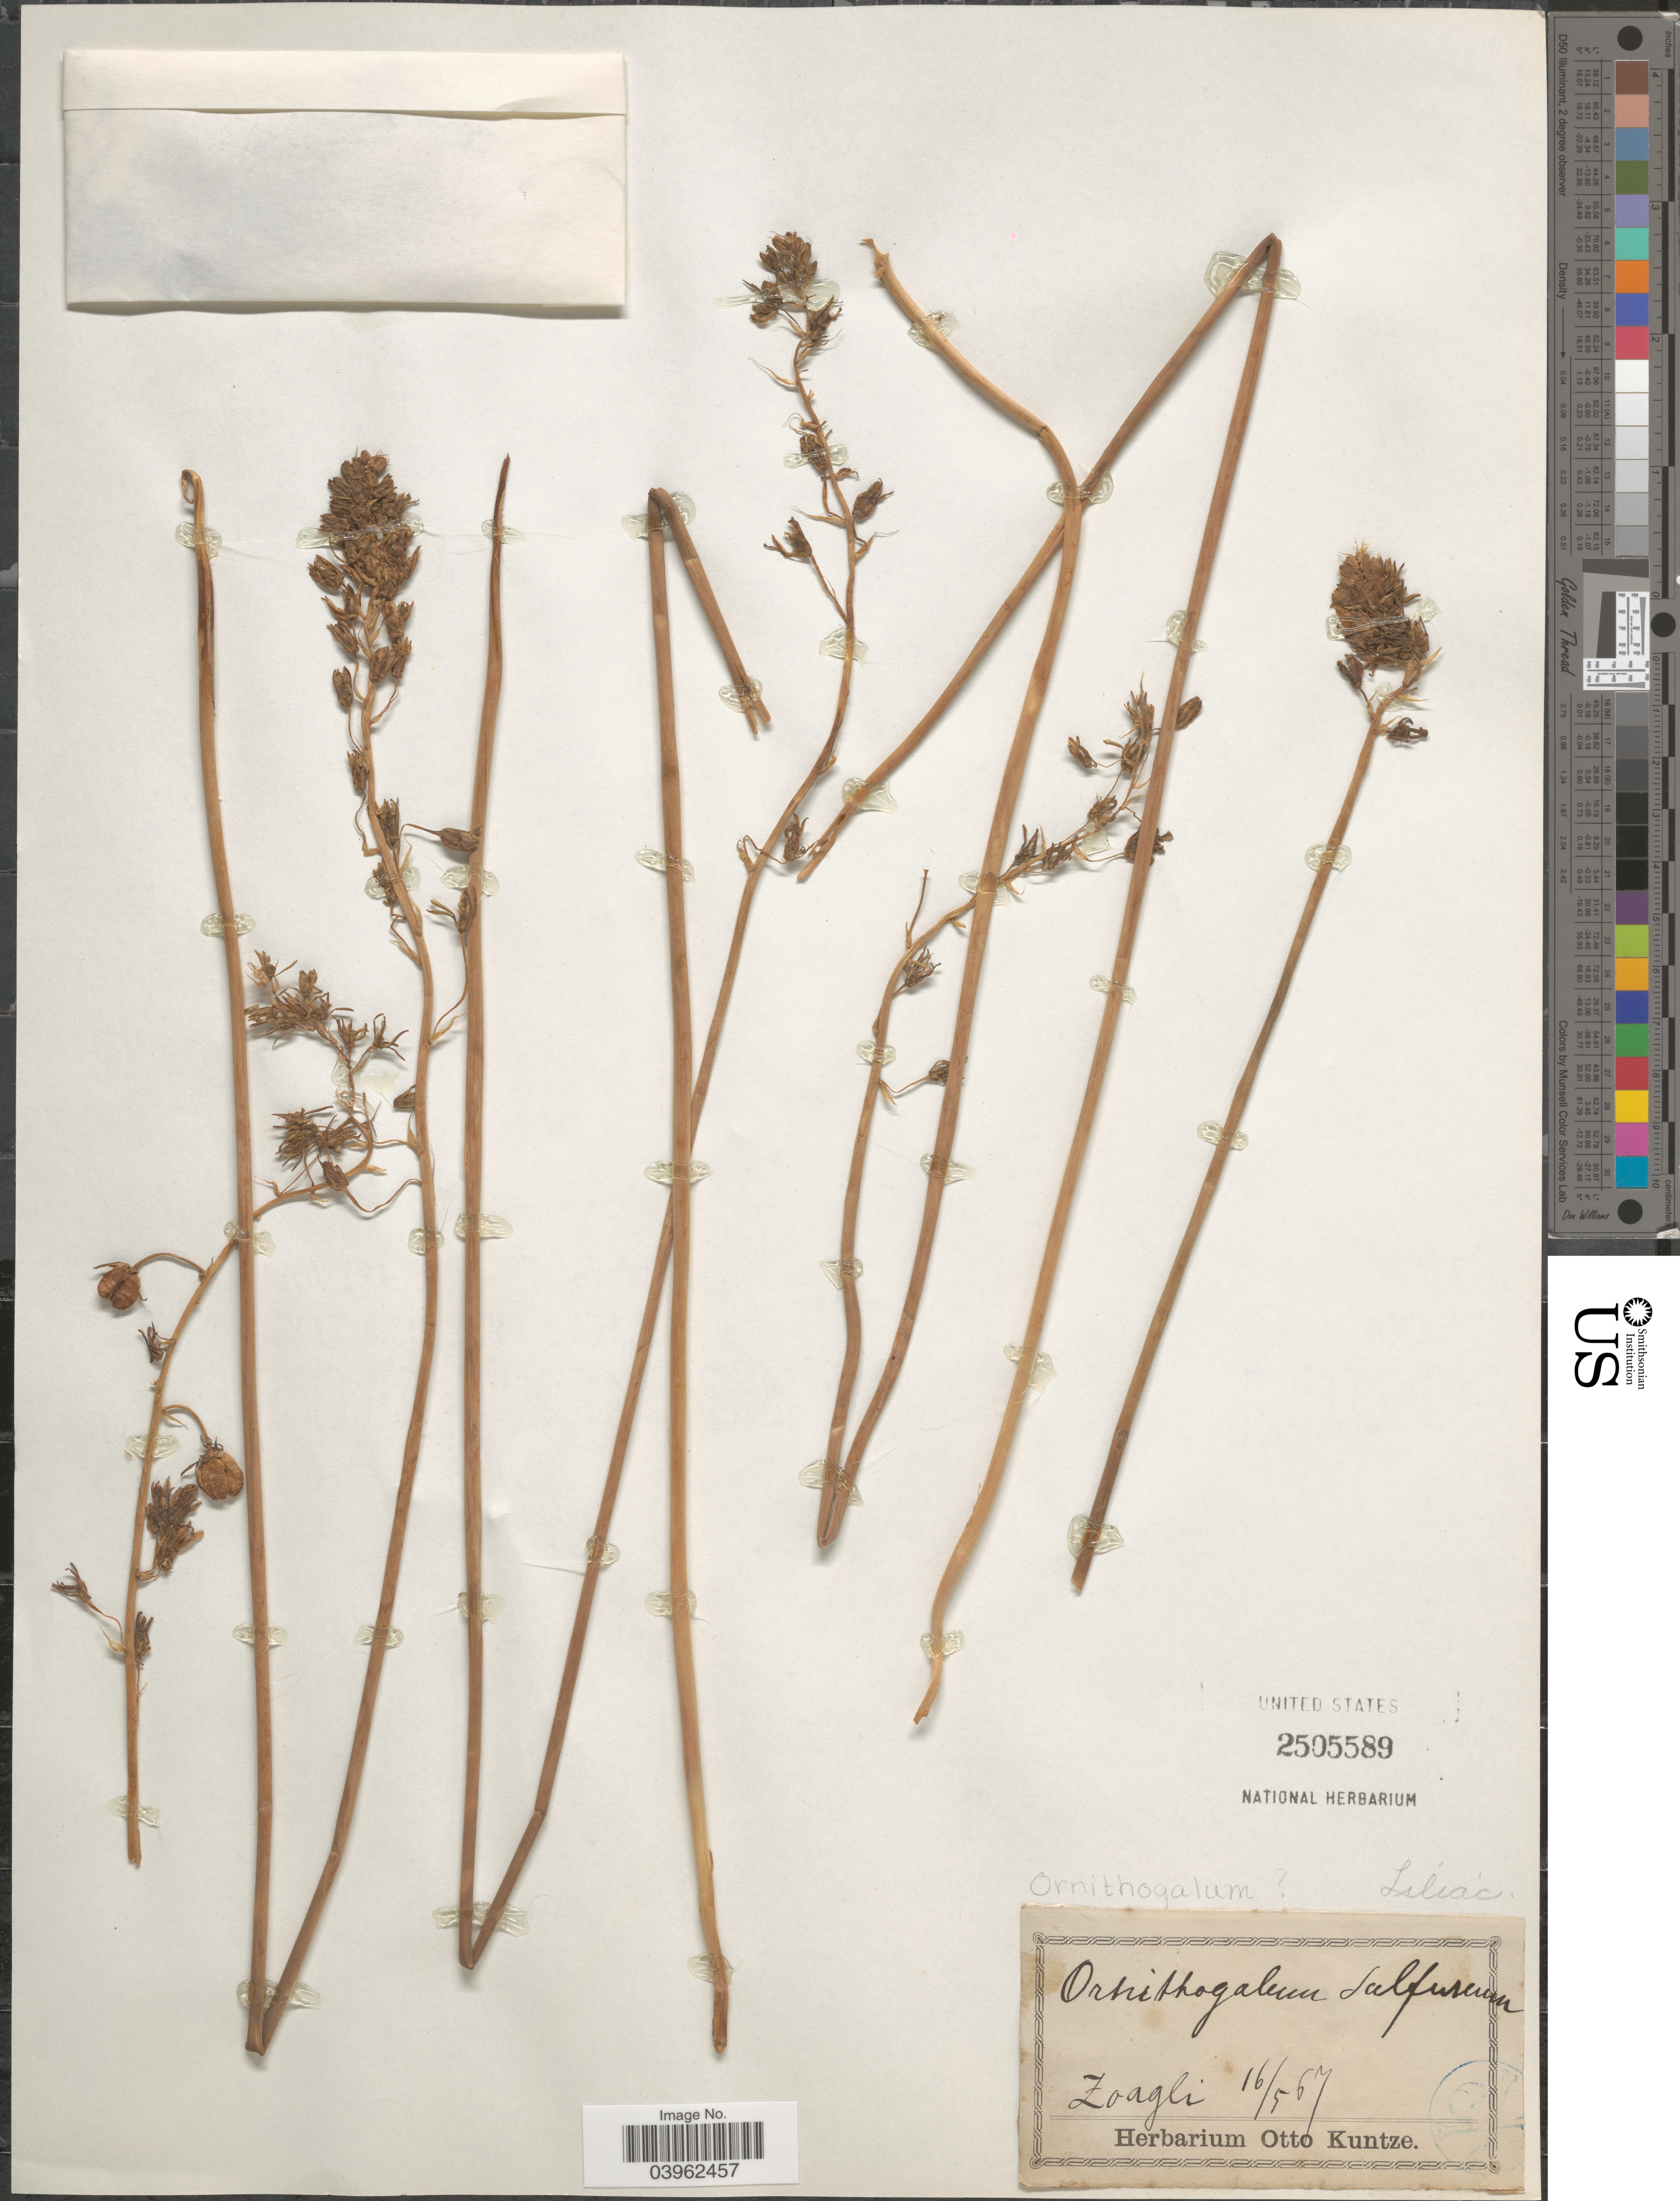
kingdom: Plantae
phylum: Tracheophyta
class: Liliopsida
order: Asparagales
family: Asparagaceae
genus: Ornithogalum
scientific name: Ornithogalum sulphureum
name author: (Waldst. & Kit.) Schult. & Schult. f.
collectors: ex herb. Otto Kuntze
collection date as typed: Transcribed d/m/y: 16/5/67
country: Italy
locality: Zoagli.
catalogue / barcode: US 2505589